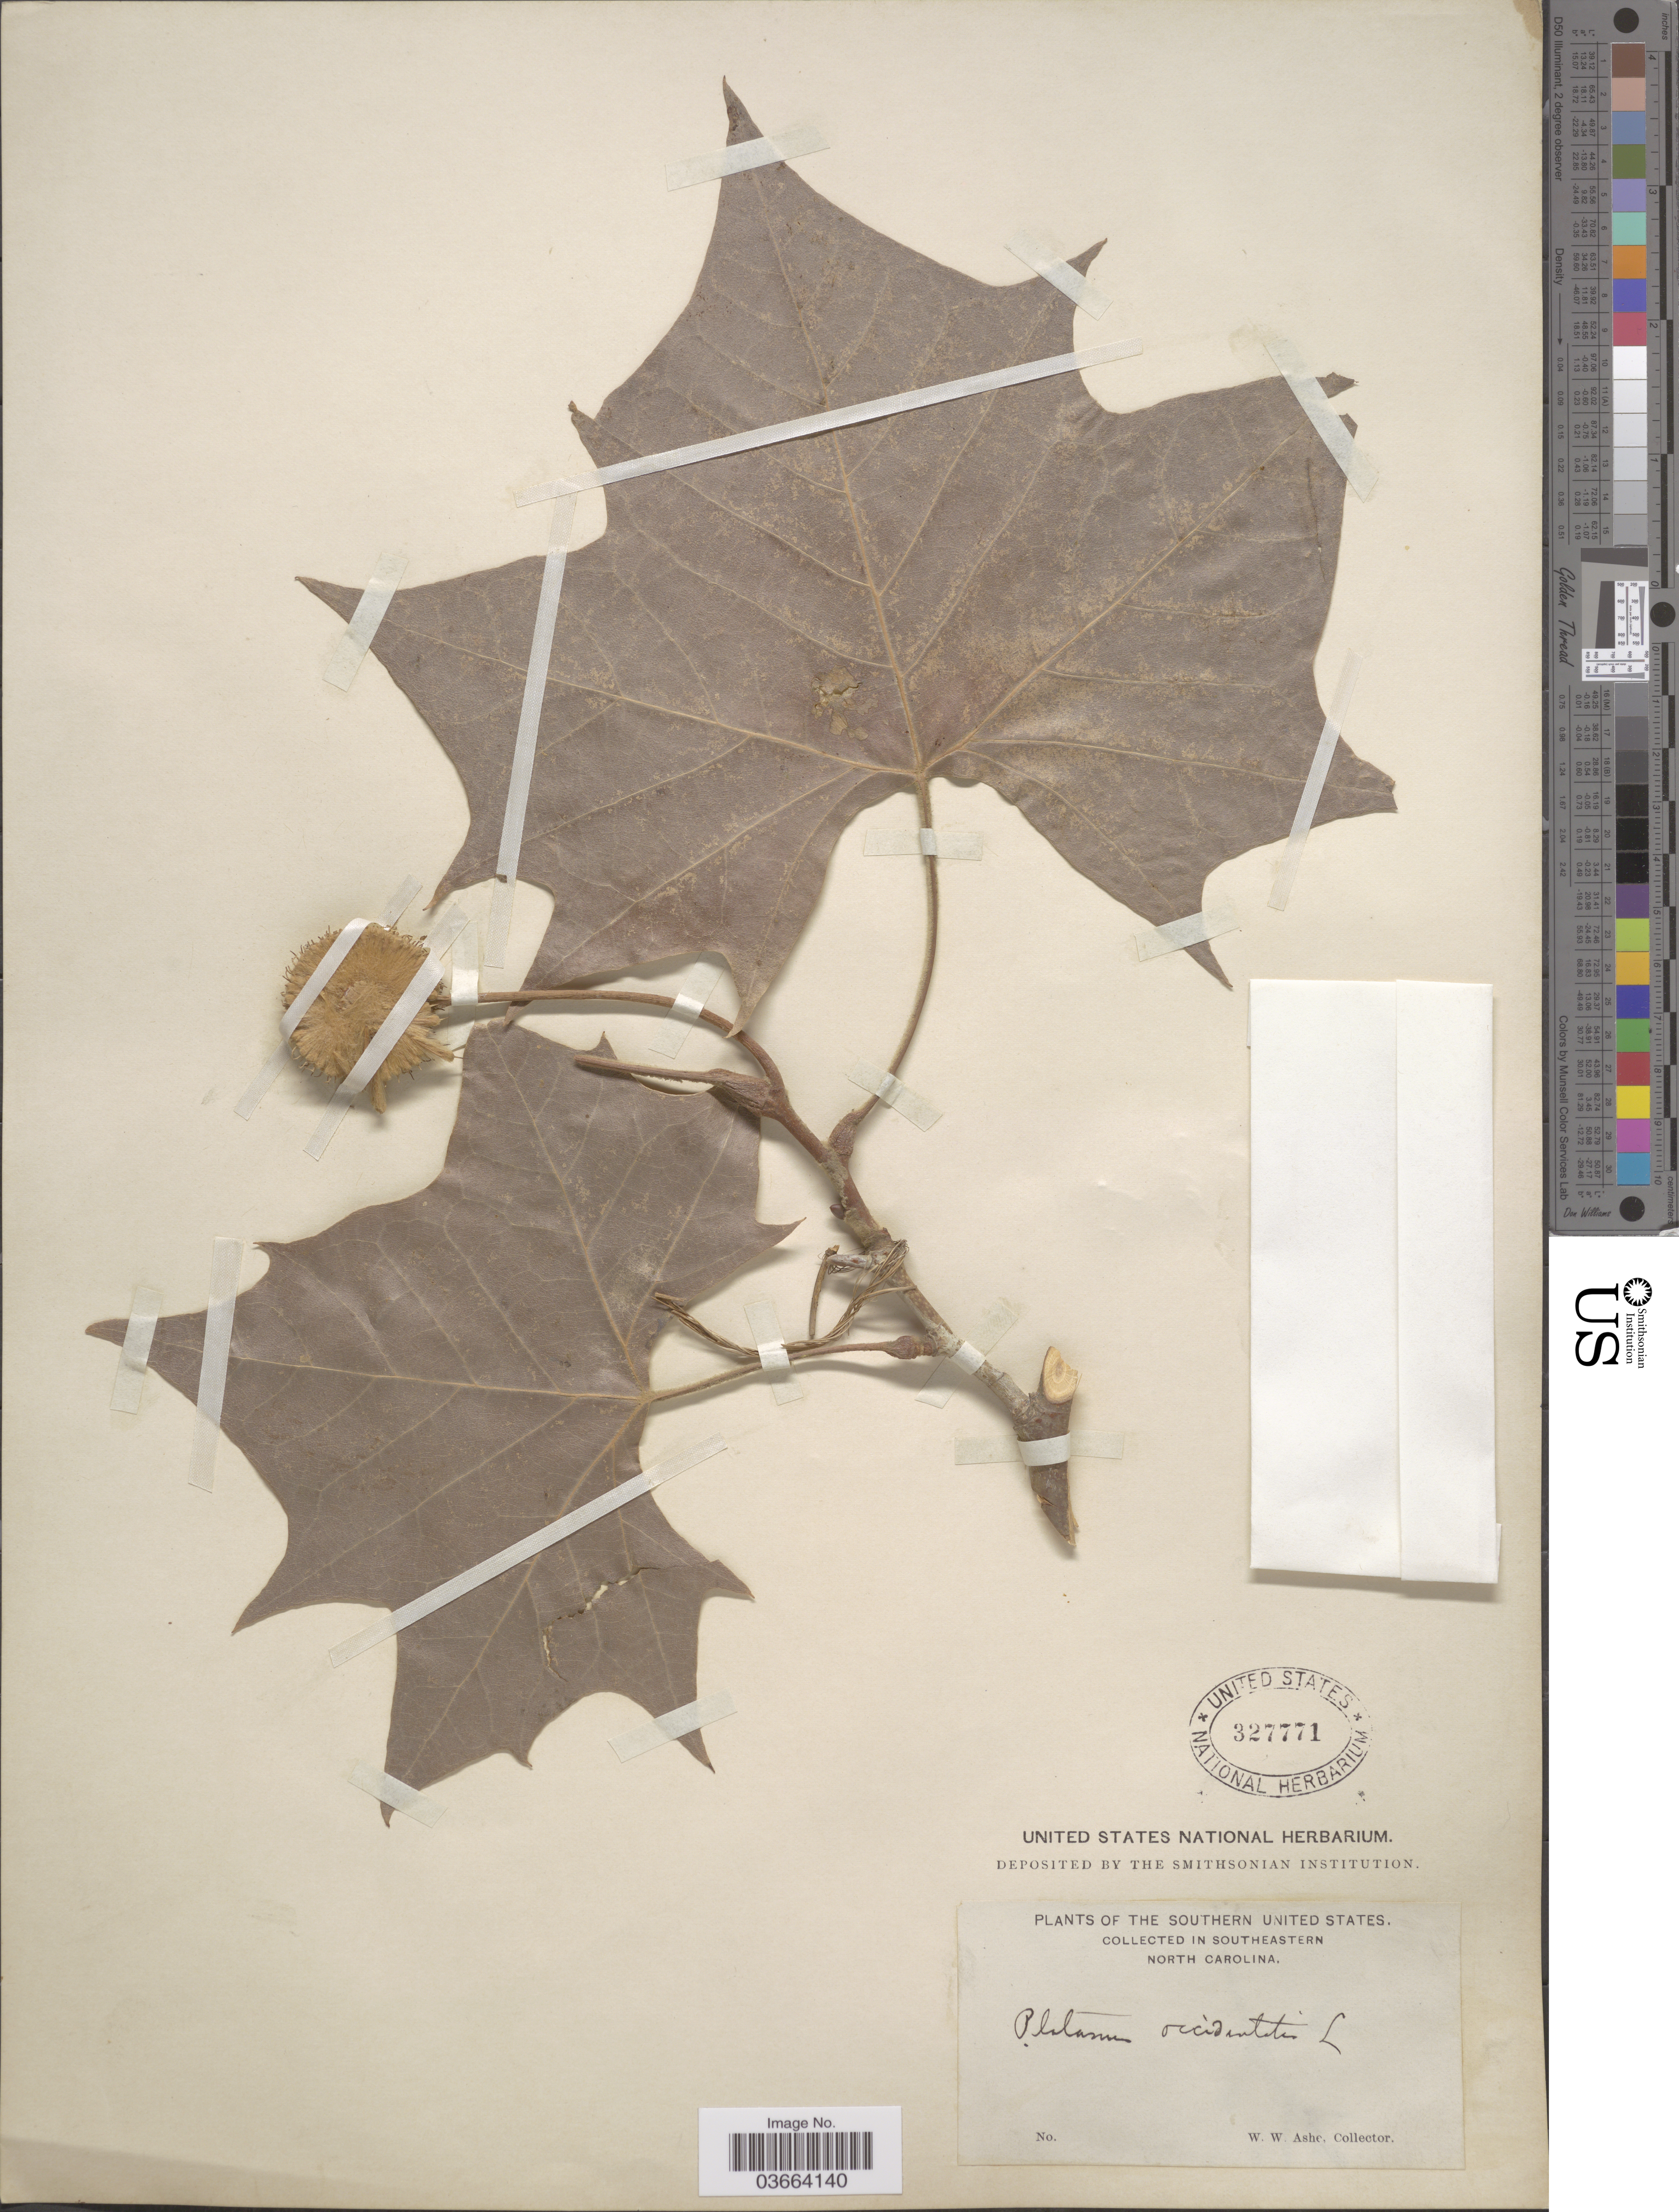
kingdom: Plantae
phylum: Tracheophyta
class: Magnoliopsida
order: Proteales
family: Platanaceae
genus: Platanus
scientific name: Platanus occidentalis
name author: L.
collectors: W. W. Ashe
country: United States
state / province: North Carolina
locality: Southern United States. Southeastern.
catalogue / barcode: US 327771